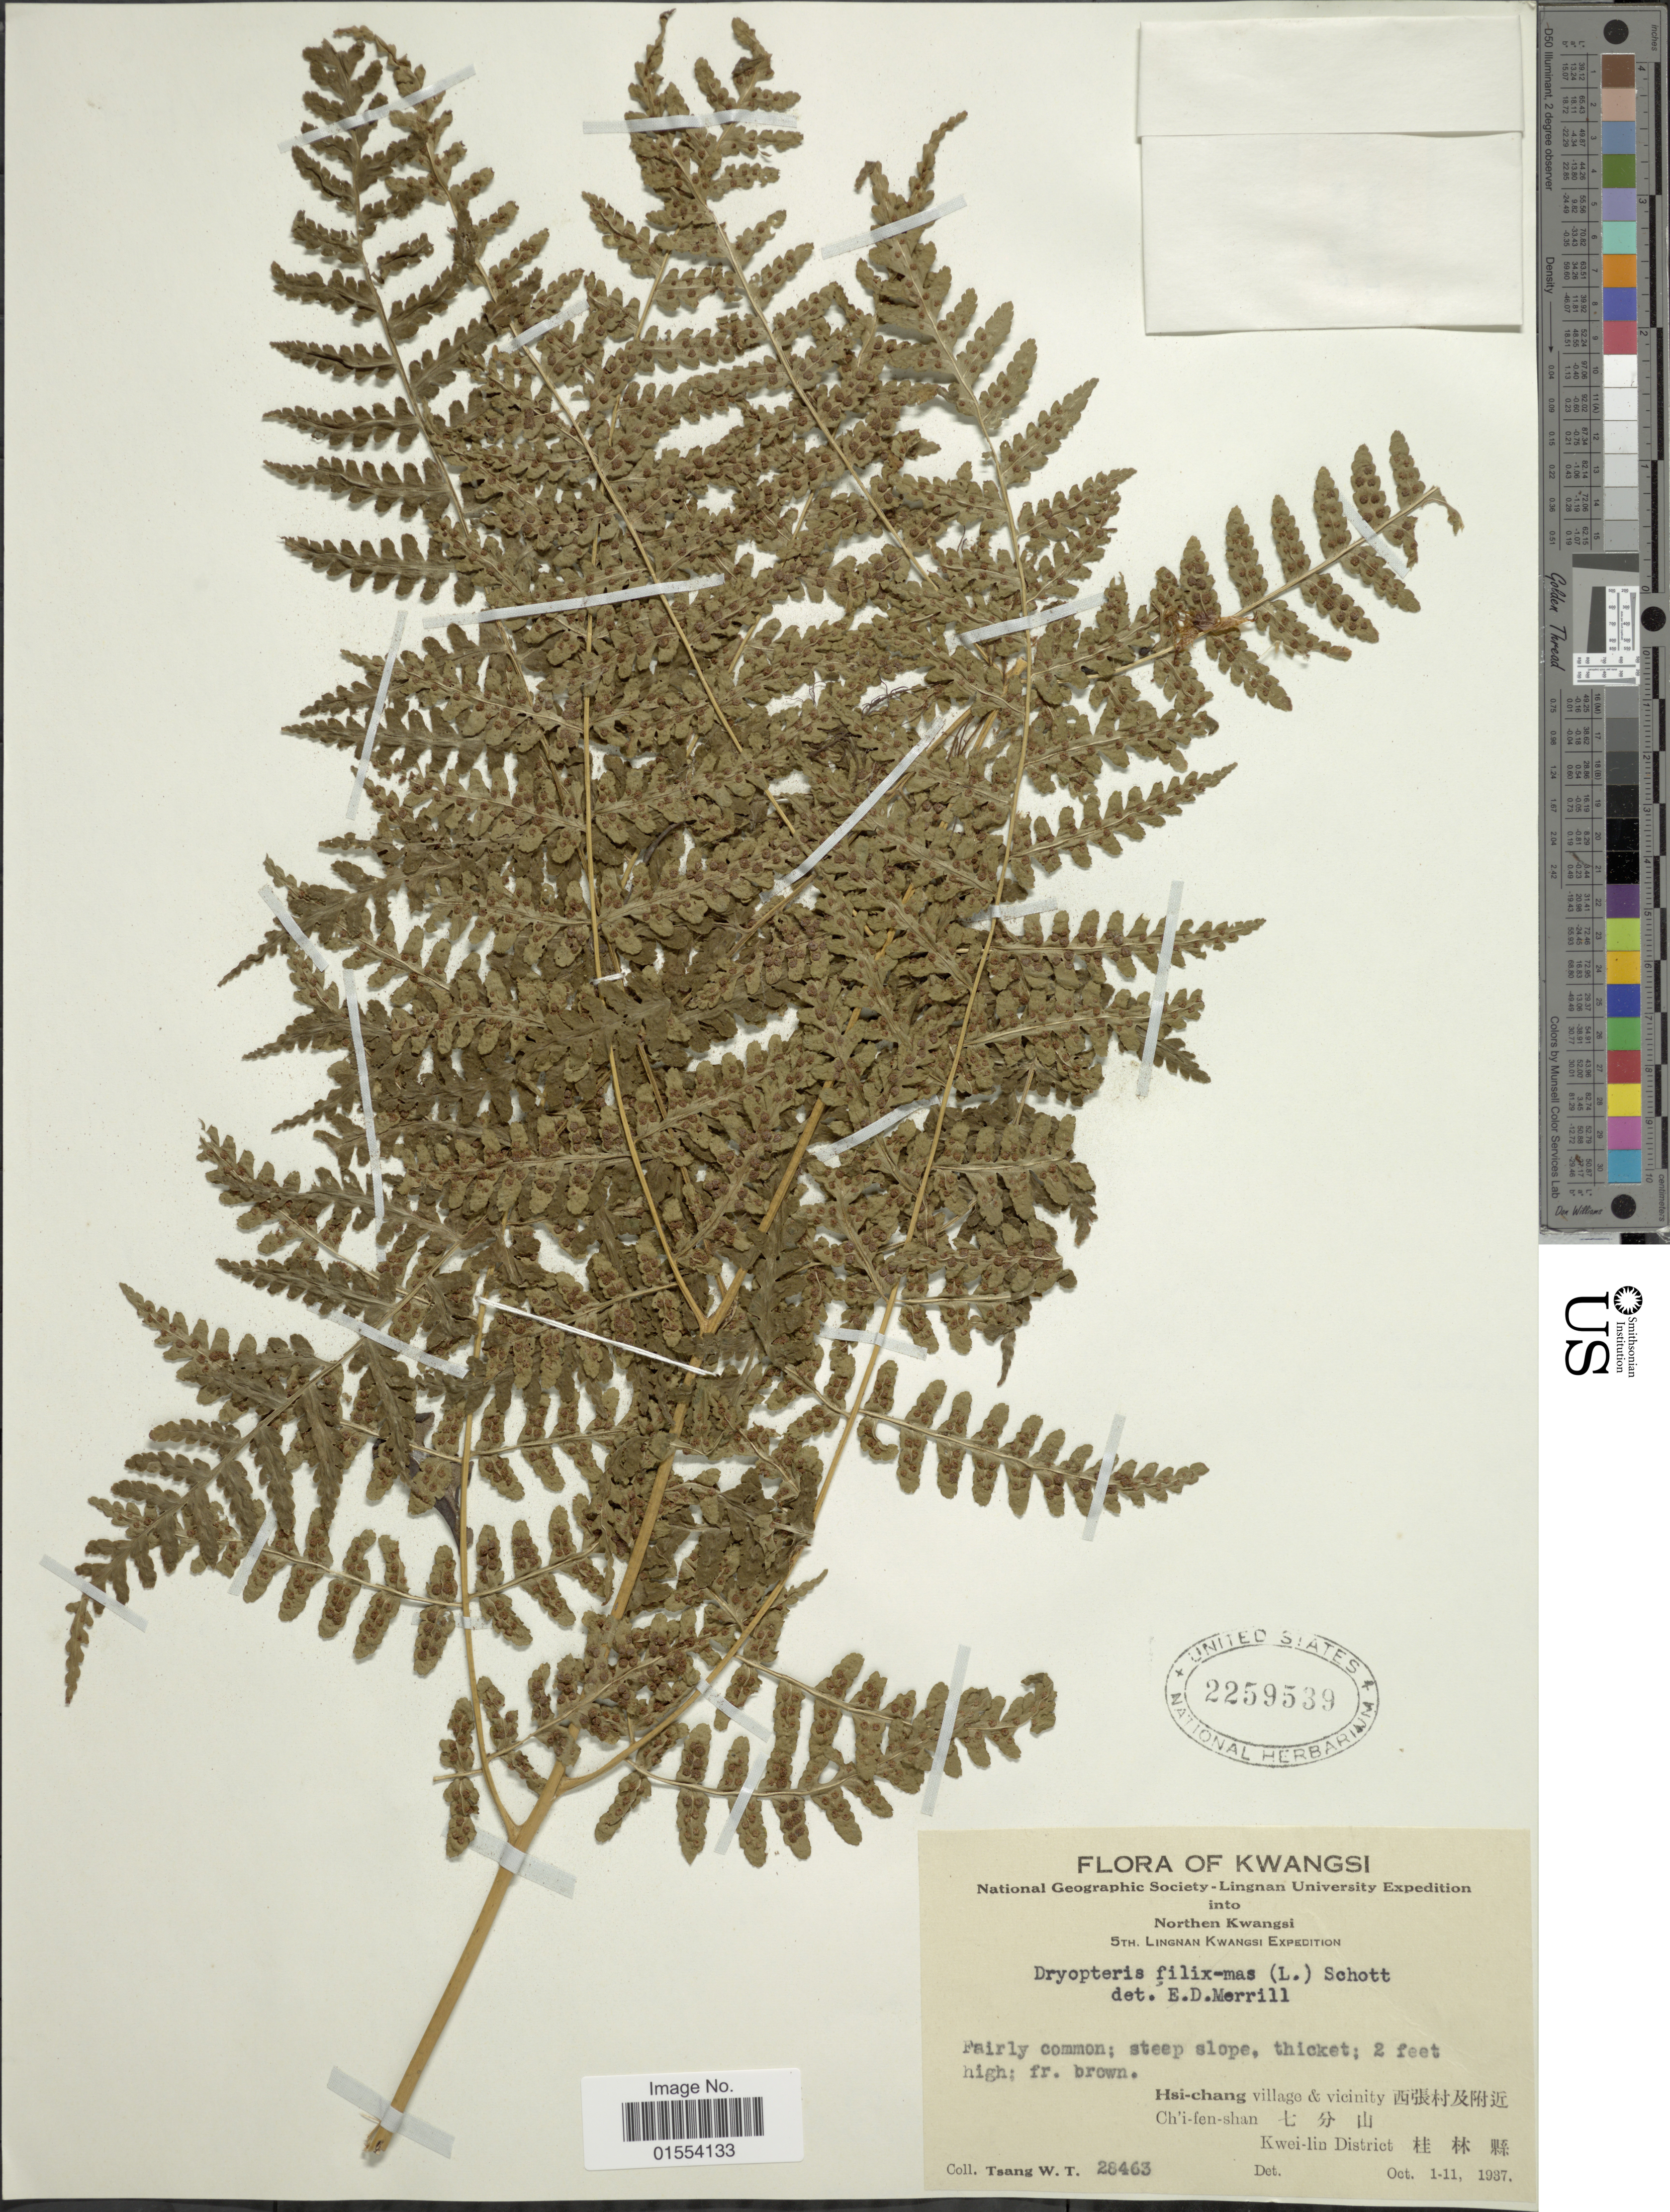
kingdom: Plantae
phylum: Tracheophyta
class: Polypodiopsida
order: Polypodiales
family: Dryopteridaceae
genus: Dryopteris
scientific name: Dryopteris filix-mas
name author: (L.) Schott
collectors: W. T. Tsang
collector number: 28463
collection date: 1937-10-01/1937-10-11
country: China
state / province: Guangxi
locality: Kwangsi, Northern Kwangsi, Lingnan Kwangsi, Hsi-chang village & vicinity X, Ch'i-fen-shan X, Kwei-lin District X.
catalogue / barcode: US 2259539